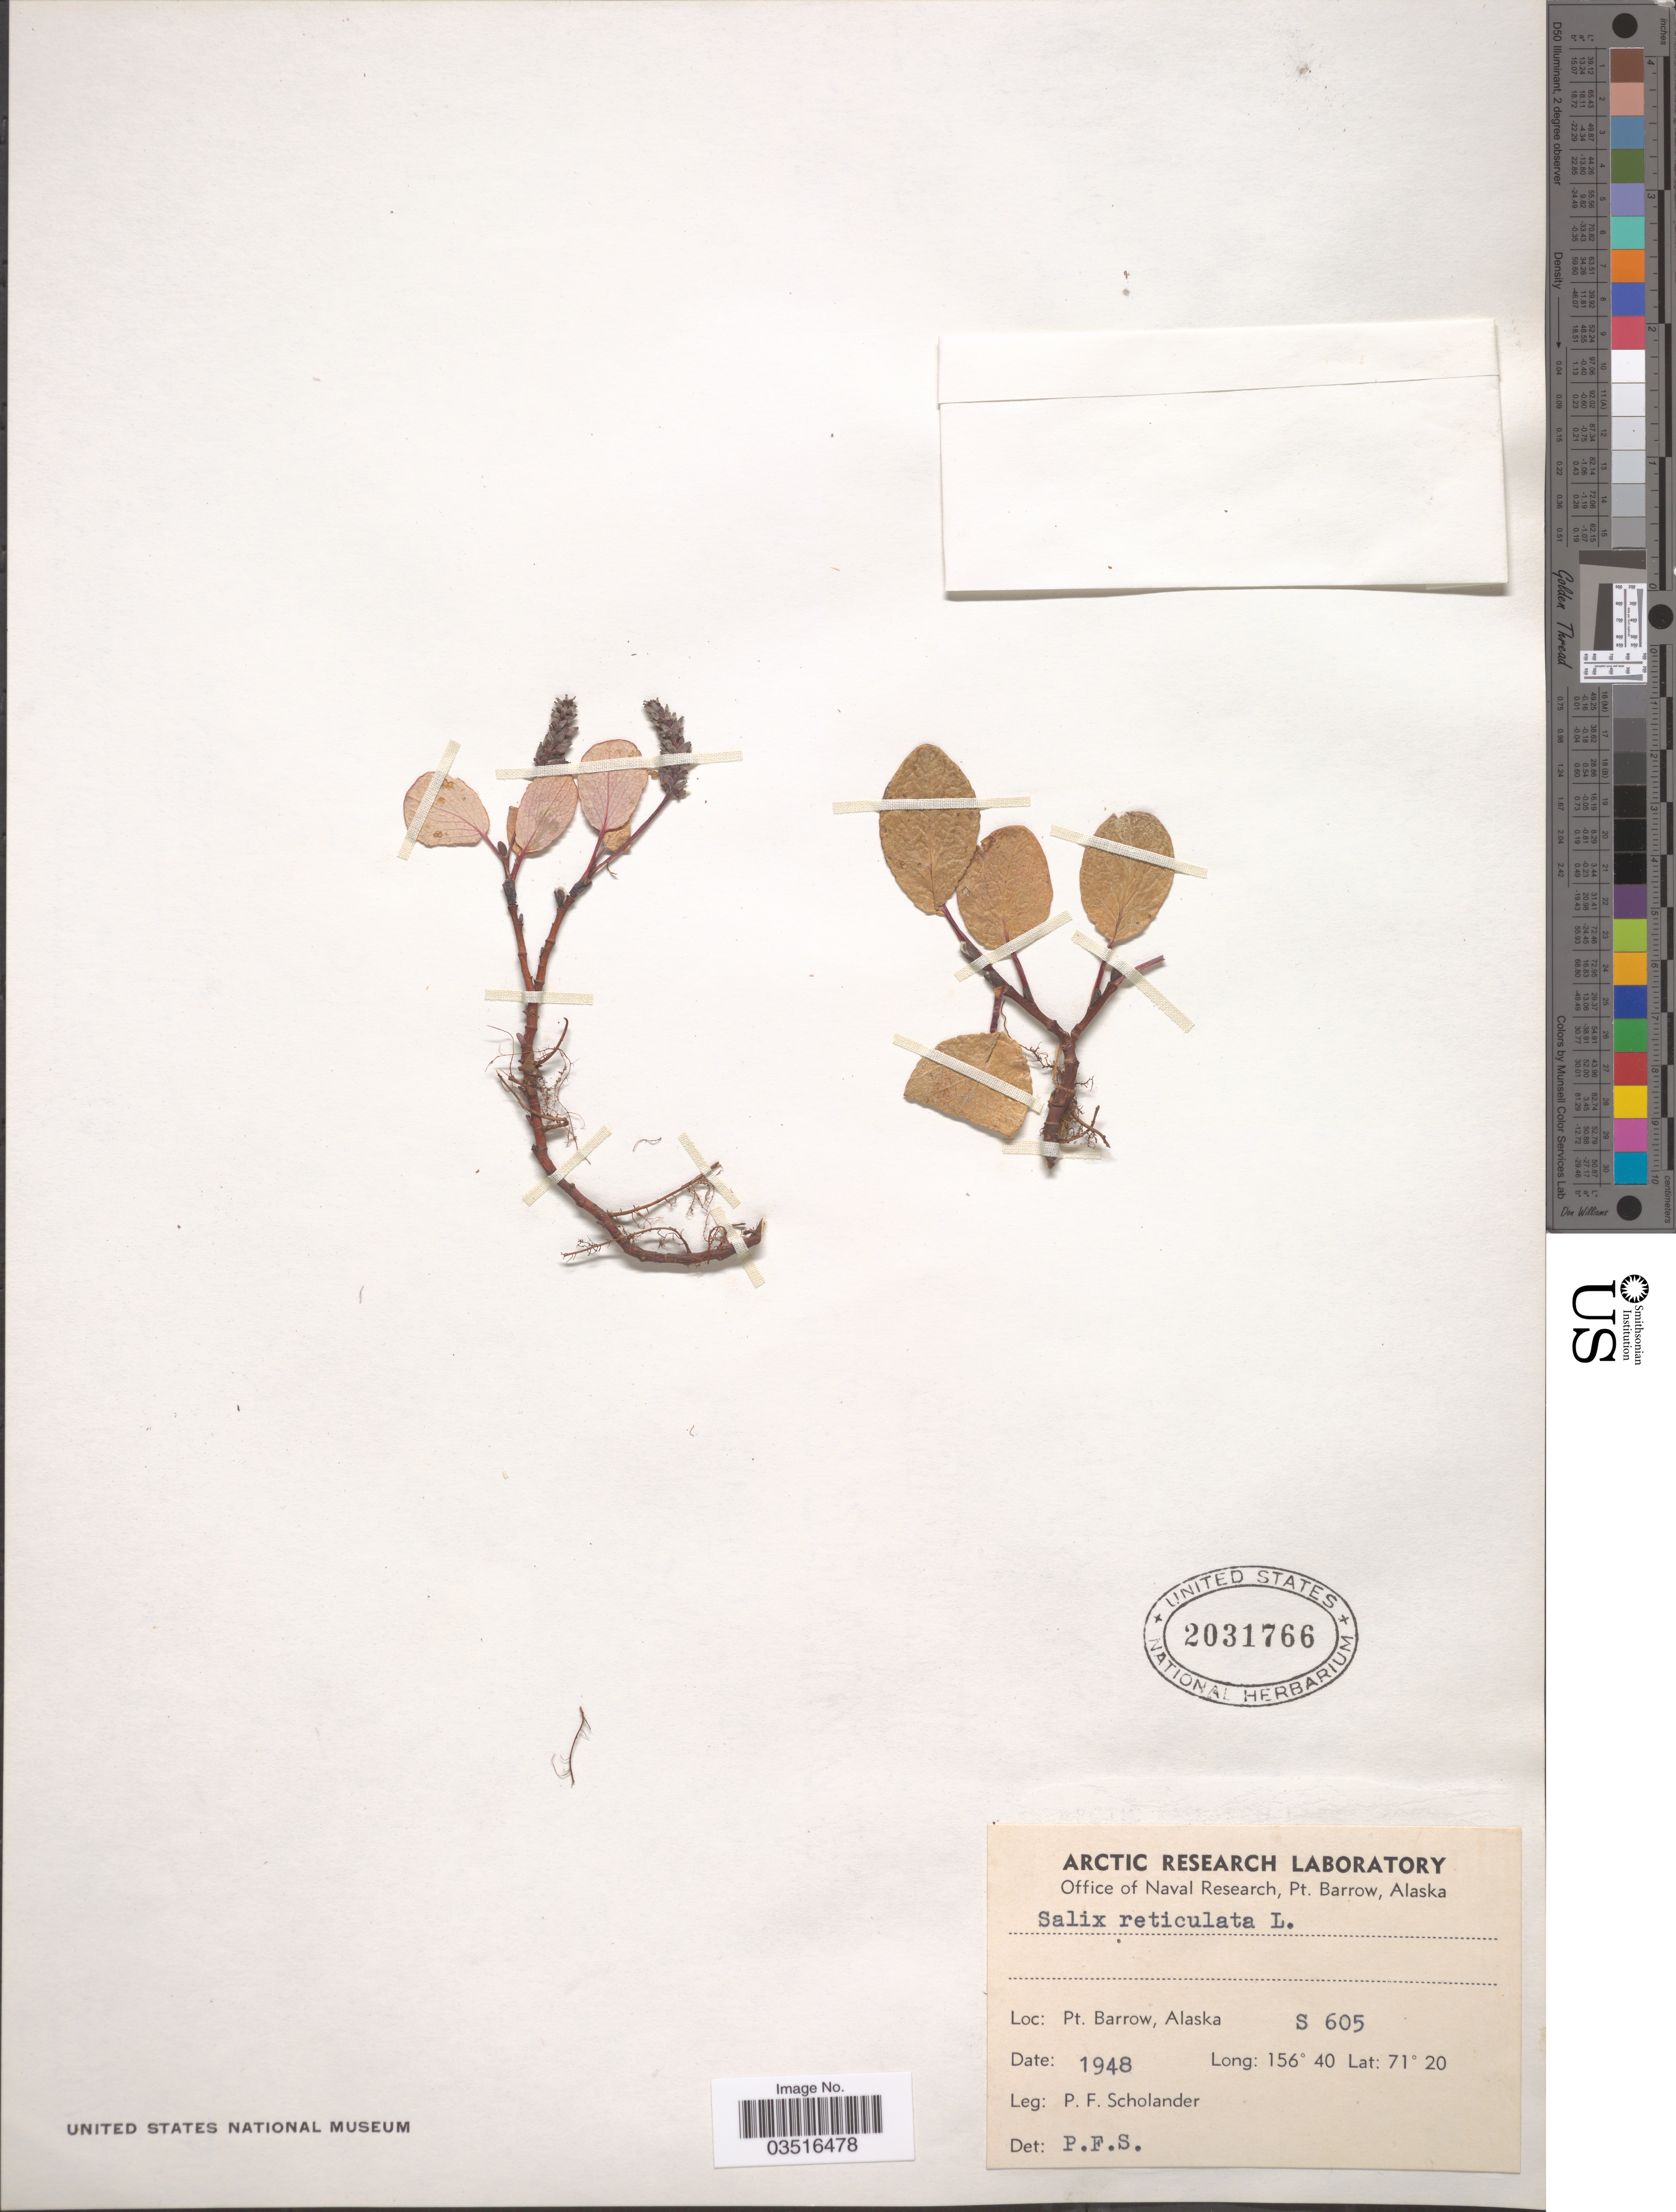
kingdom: Plantae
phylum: Tracheophyta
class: Magnoliopsida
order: Malpighiales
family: Salicaceae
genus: Salix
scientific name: Salix reticulata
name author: L.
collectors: P. Scholander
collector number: S605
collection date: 1948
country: United States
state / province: Alaska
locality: Pt. Barrow.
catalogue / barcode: US 2031766